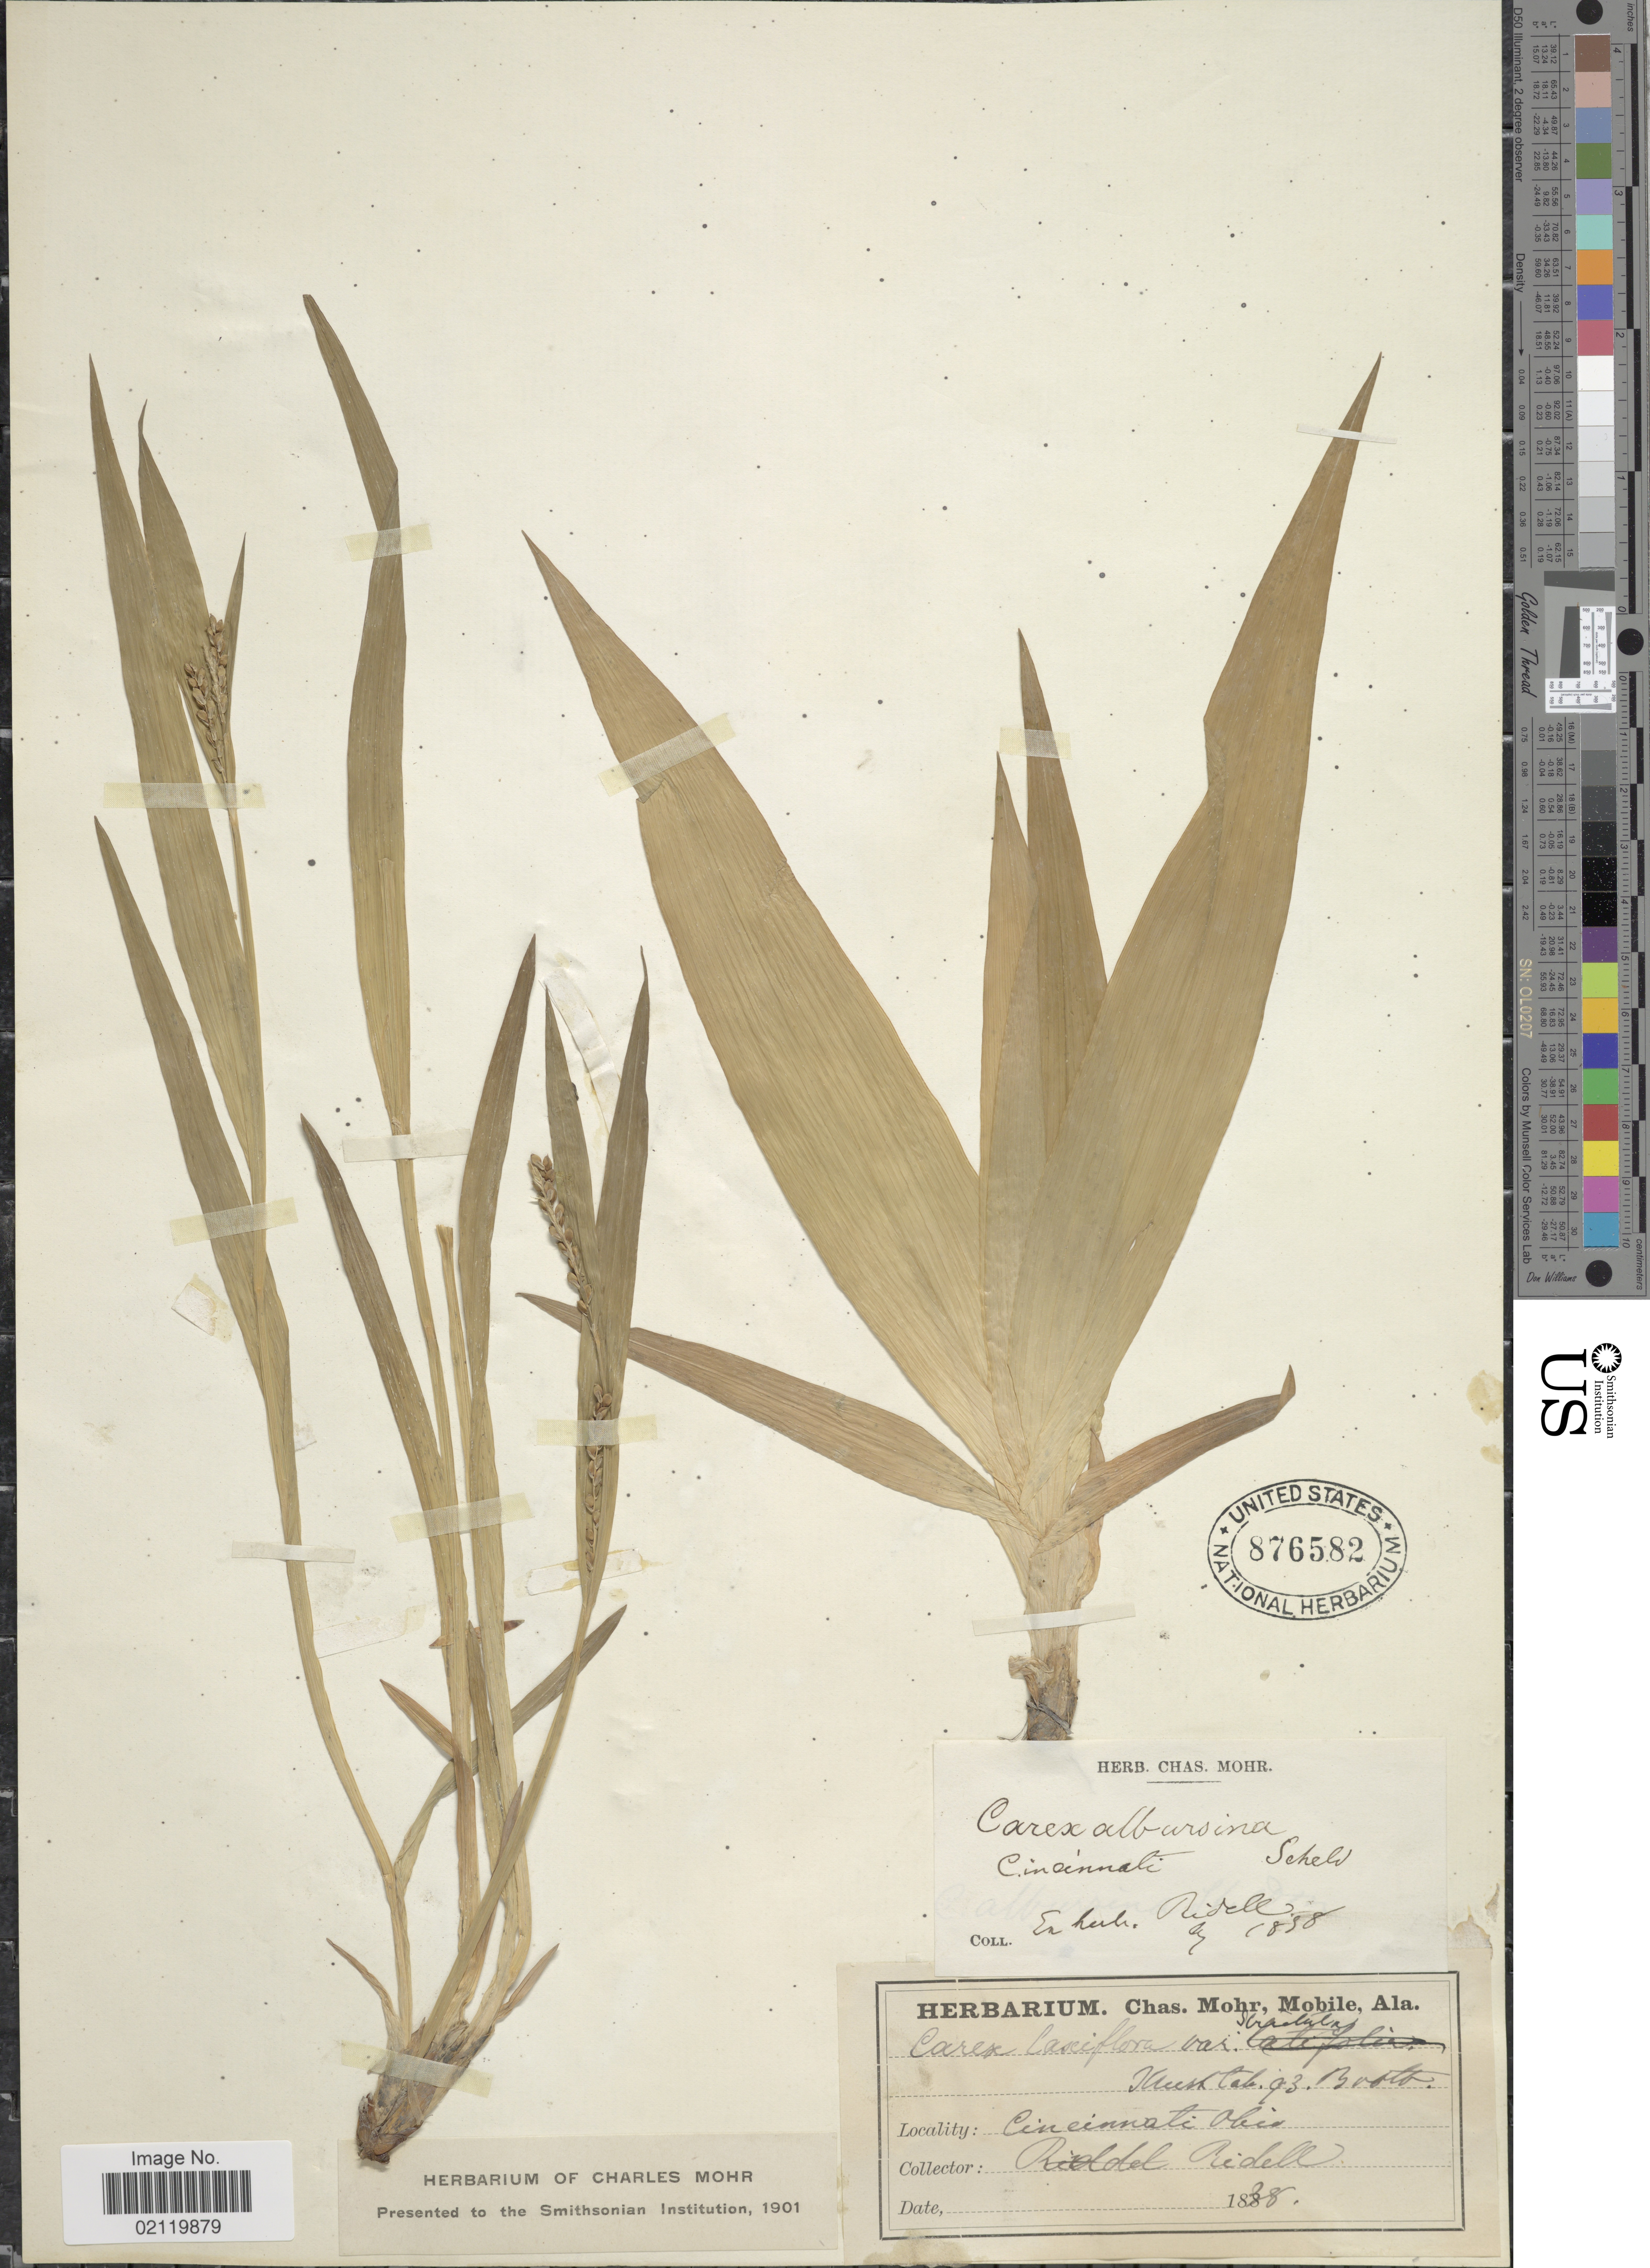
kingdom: Plantae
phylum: Tracheophyta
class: Liliopsida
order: Poales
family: Cyperaceae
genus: Carex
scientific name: Carex laxiflora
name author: Lam.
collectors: -. Ridell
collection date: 1838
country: United States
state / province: Ohio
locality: Cincinnati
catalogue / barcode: US 876582